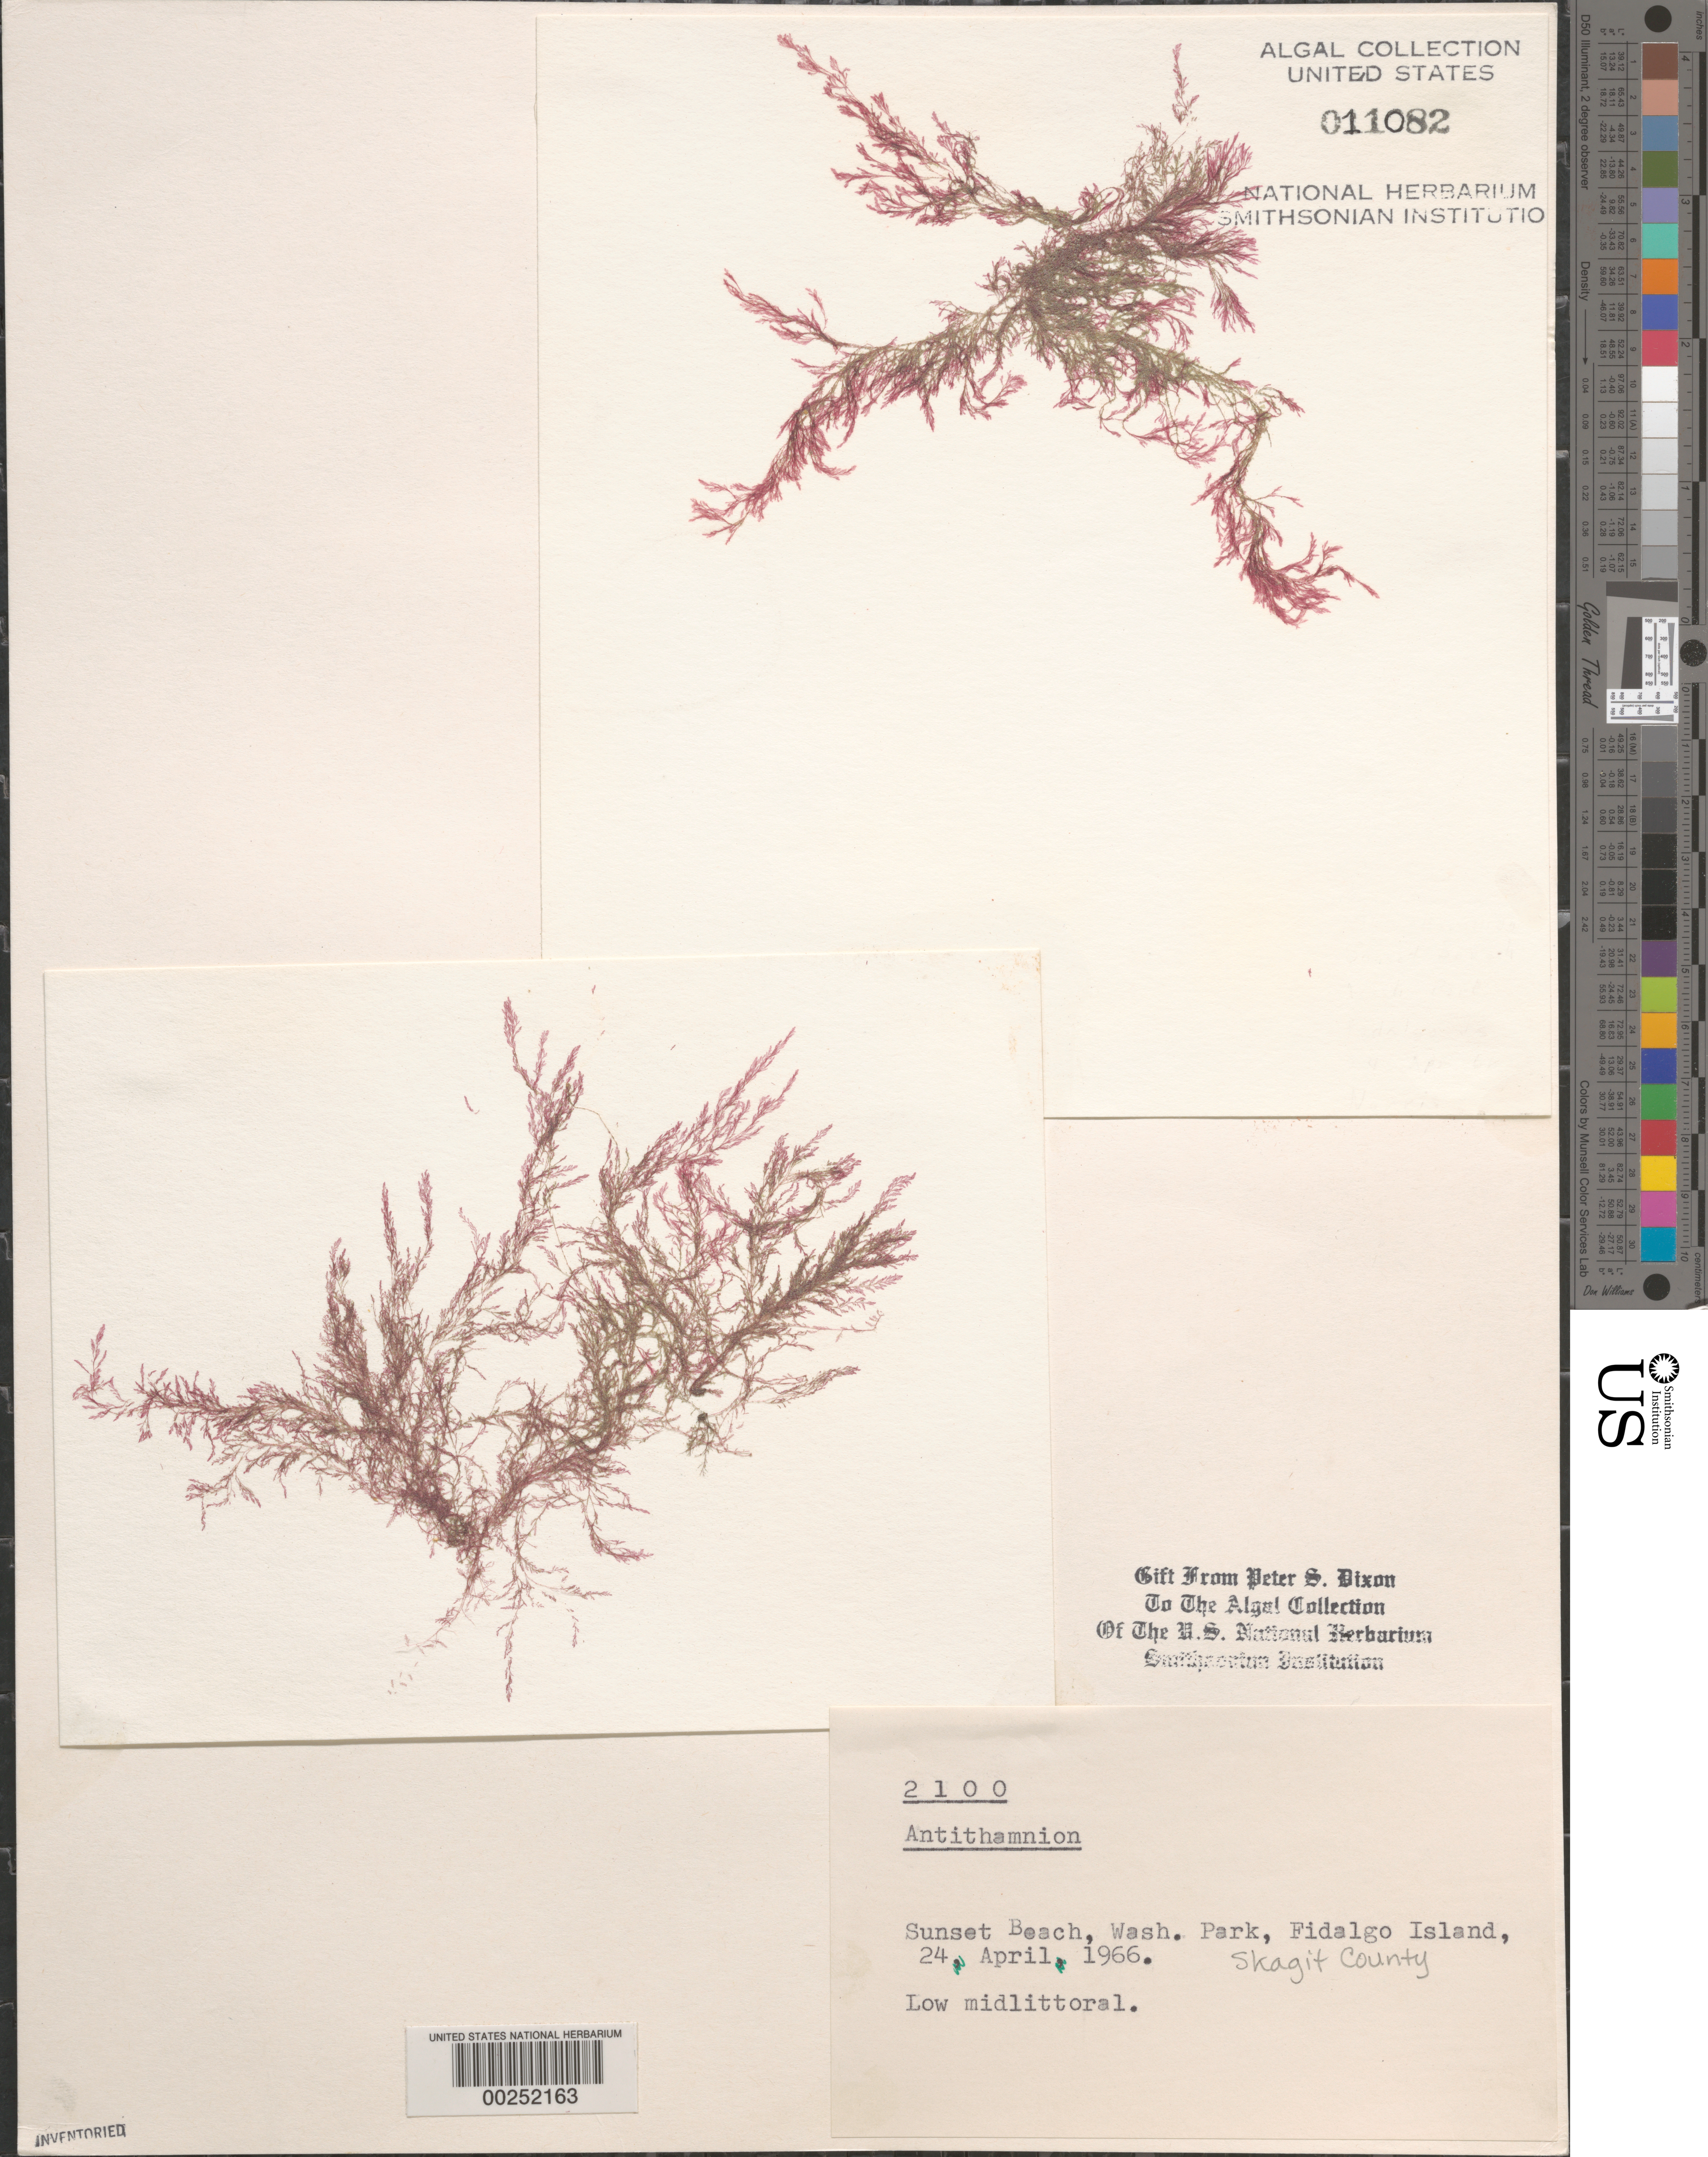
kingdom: Plantae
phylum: Rhodophyta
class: Florideophyceae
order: Ceramiales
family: Ceramiaceae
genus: Antithamnion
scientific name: Antithamnion sp.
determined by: Dixon, P. S.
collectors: P. S. Dixon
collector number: PSD 2100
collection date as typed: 24 Apr 1966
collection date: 1966-04-24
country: United States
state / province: Washington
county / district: Skagit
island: Fidalgo Island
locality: Sunset Beach, Washington Park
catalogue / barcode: US 11082